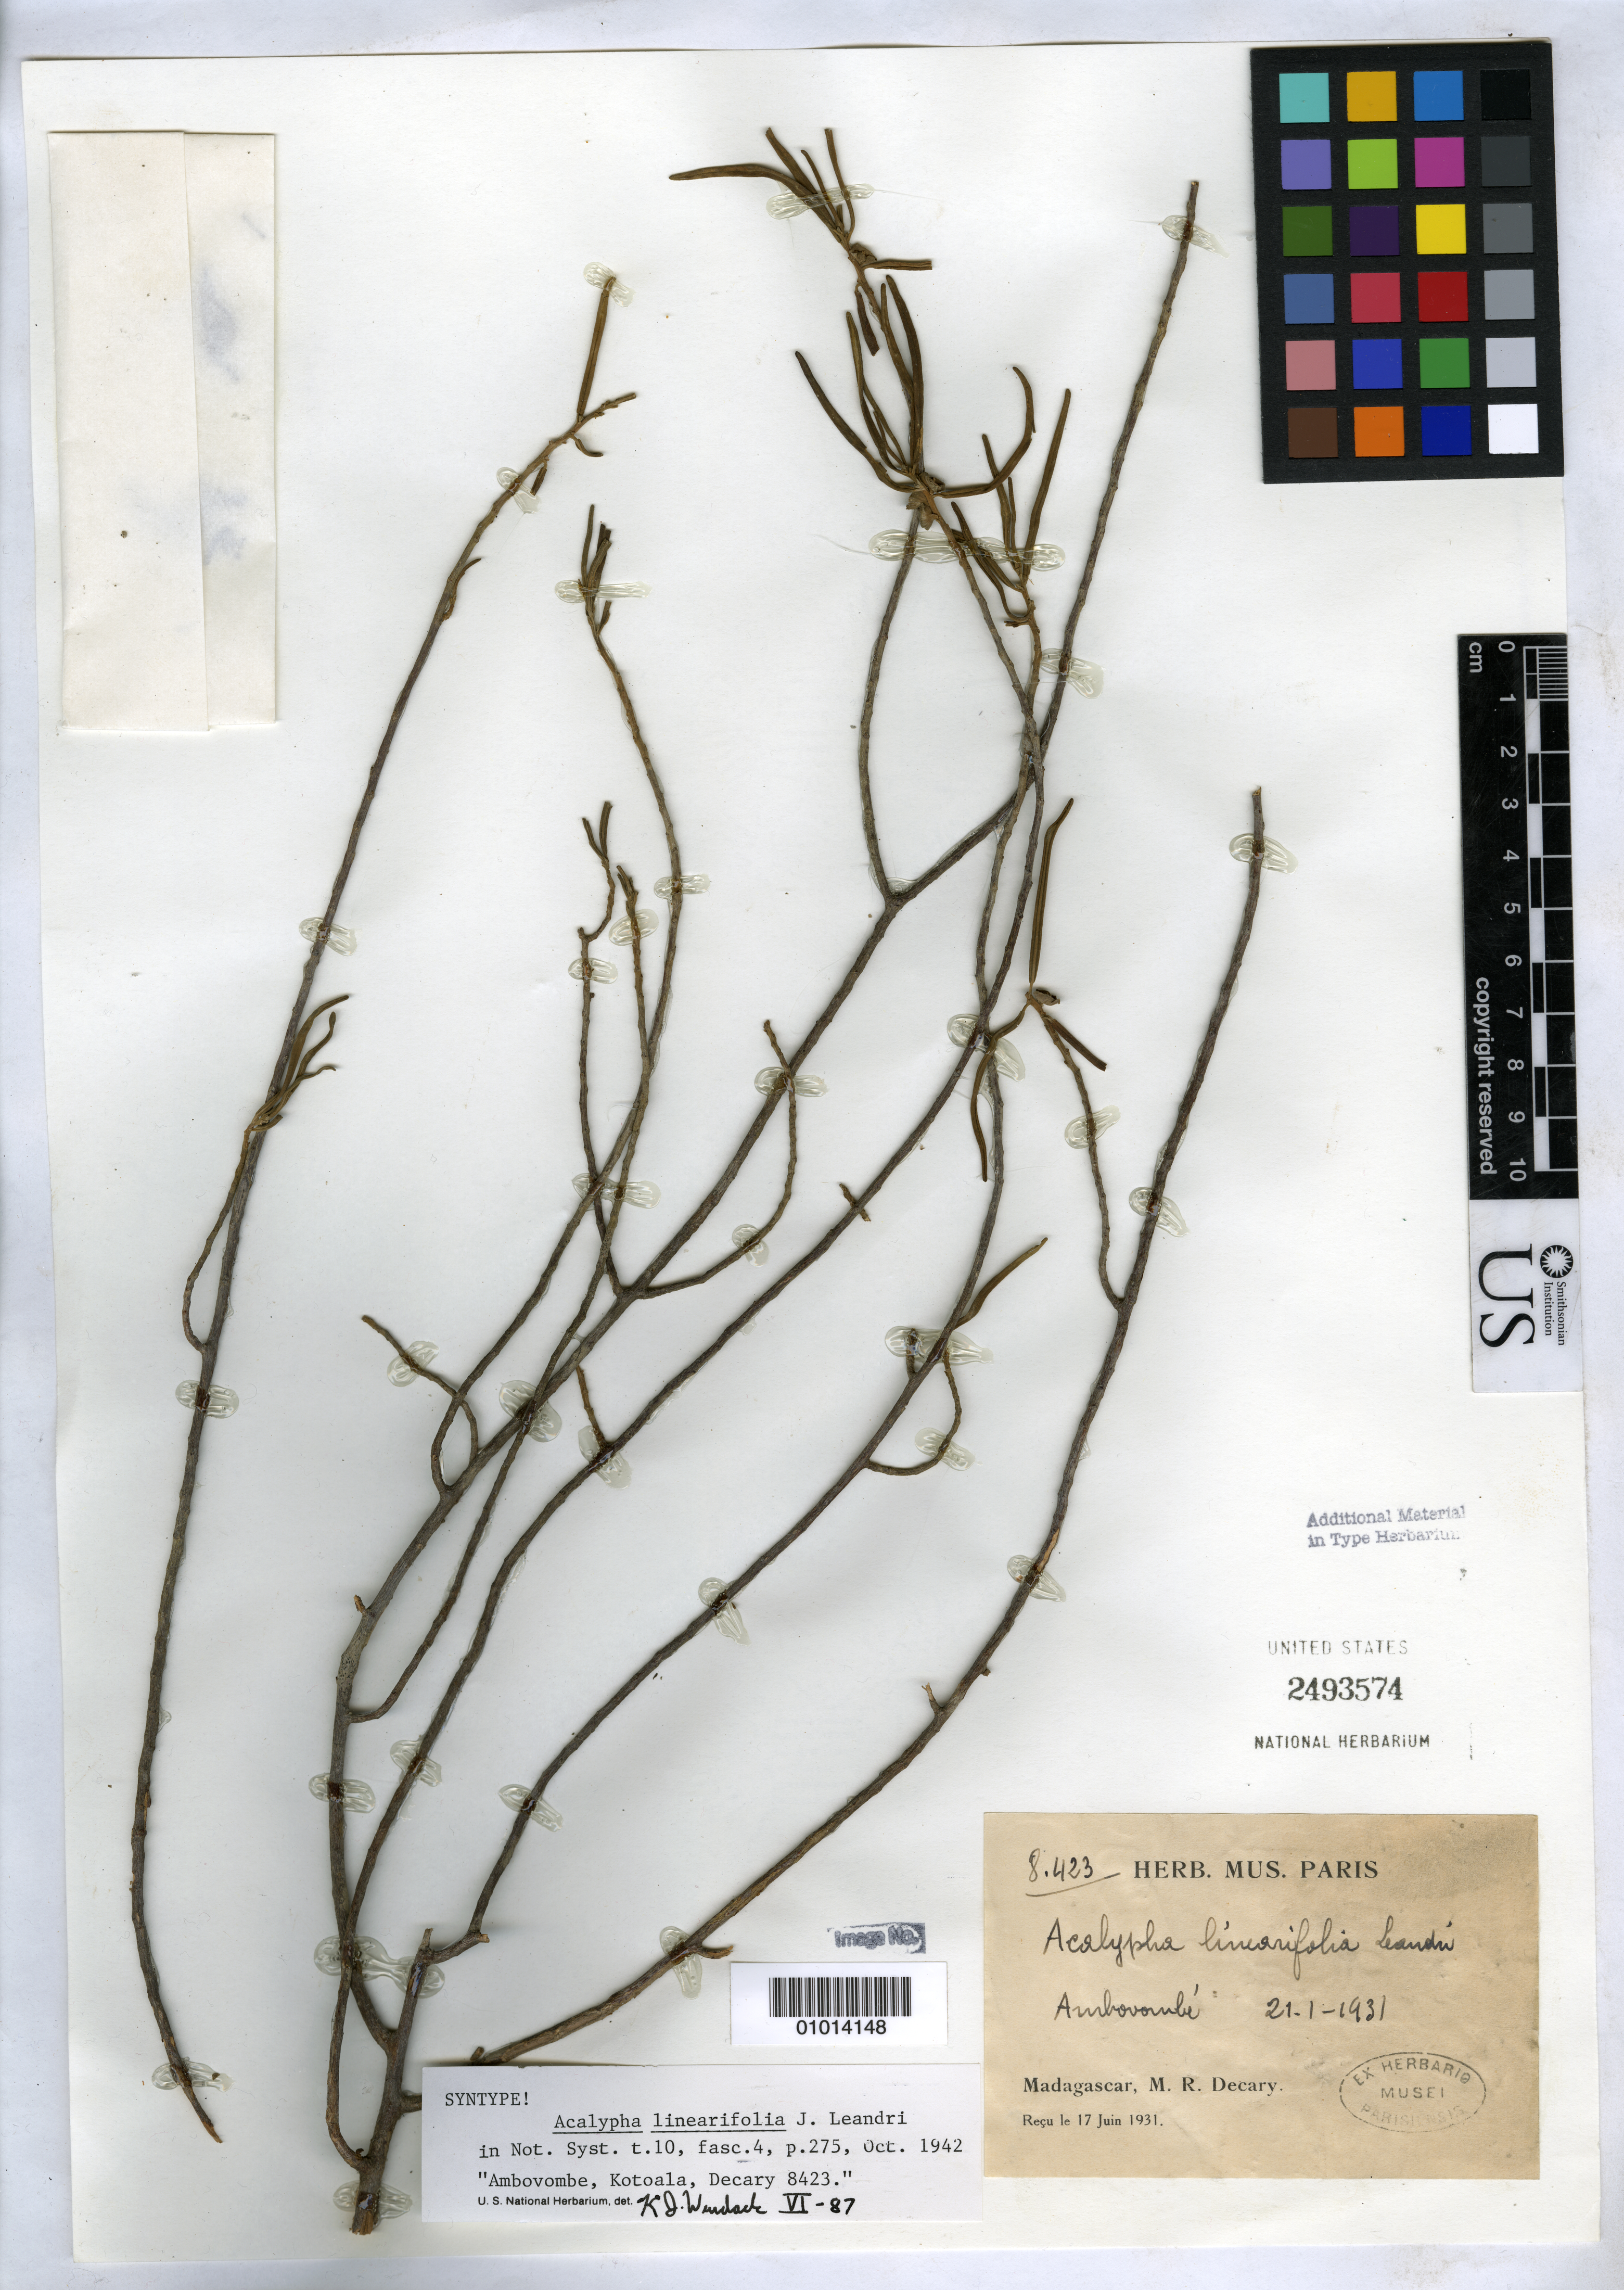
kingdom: Plantae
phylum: Tracheophyta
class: Magnoliopsida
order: Malpighiales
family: Euphorbiaceae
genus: Acalypha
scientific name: Acalypha linearifolia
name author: Leandri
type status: Syntype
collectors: R. Decary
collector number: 8423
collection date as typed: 21 Jan 1931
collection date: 1931-01-21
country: Madagascar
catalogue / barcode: US 2493574